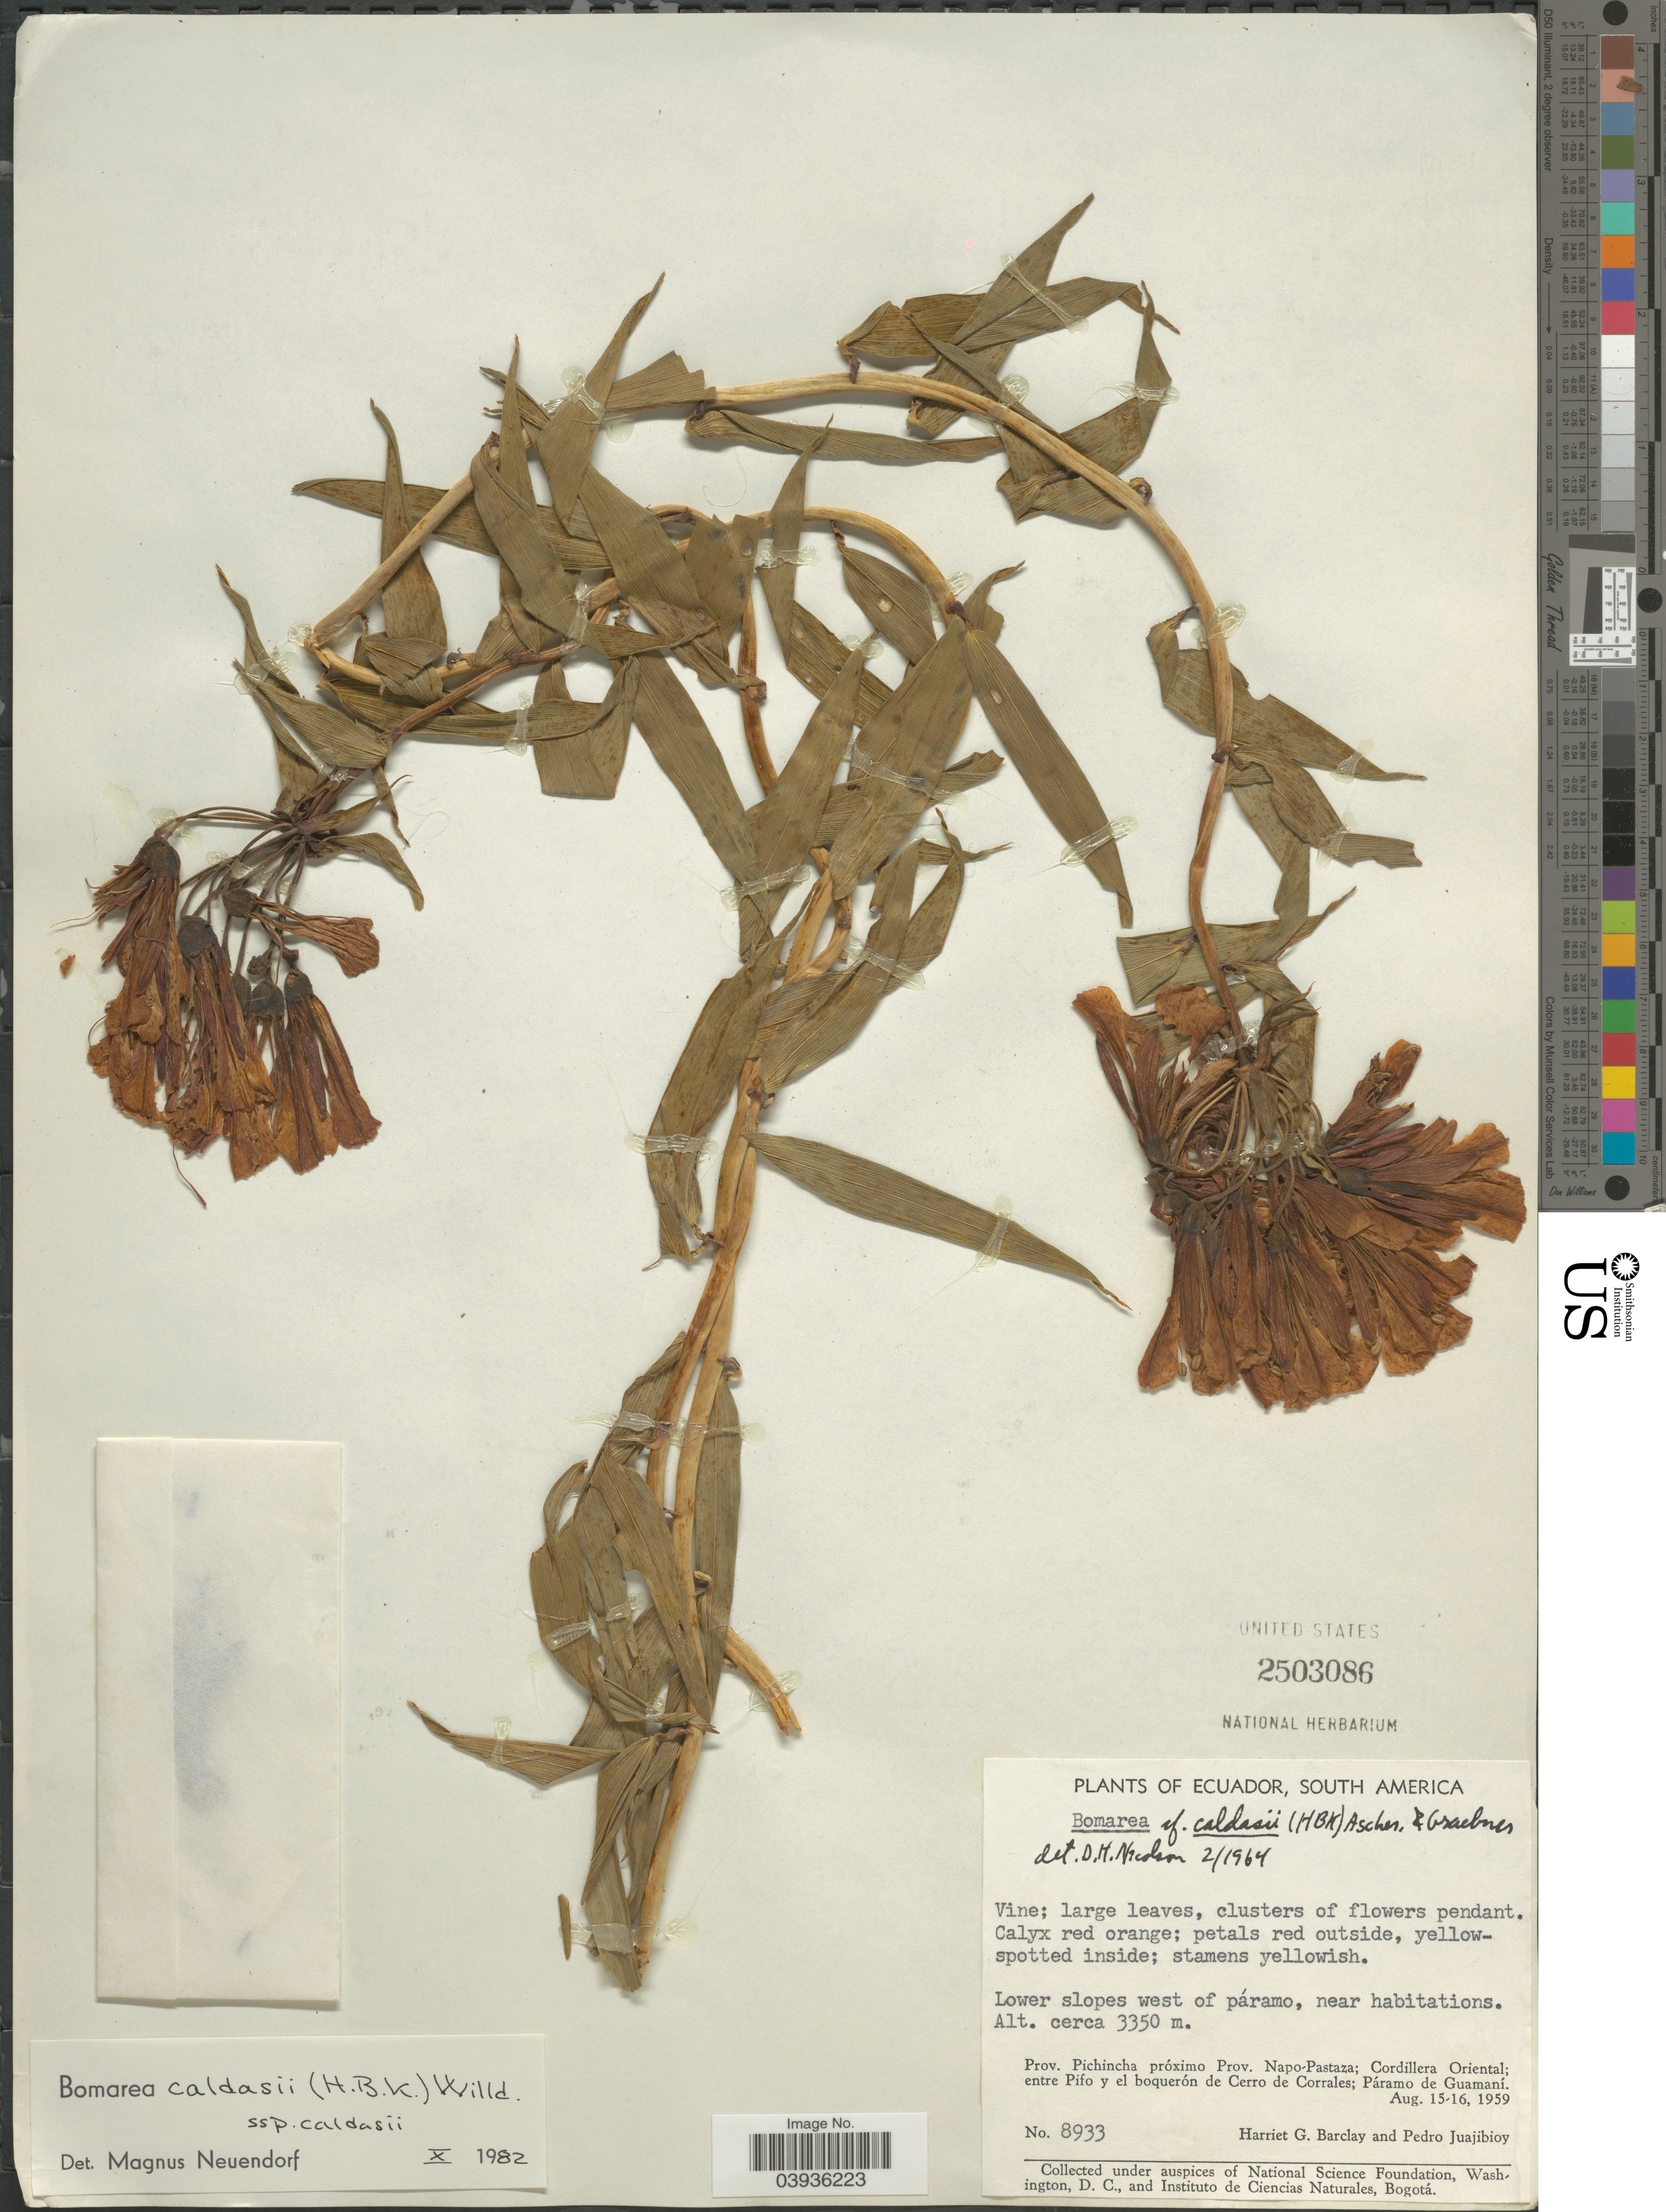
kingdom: Plantae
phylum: Tracheophyta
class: Liliopsida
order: Liliales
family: Alstroemeriaceae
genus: Bomarea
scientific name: Bomarea caldasii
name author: (Kunth) Asch. & Graebener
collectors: H. G. Barclay & P. Juajibioy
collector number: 8933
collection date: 1959-08-15/1959-08-16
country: Ecuador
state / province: Pichincha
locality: Lower slopes west of páramo, near habitations. Próximo Prov. Napo-Pastaza; Cordillera Oriental; entre Pifo y el boquerón de Cerro de Corrales; Páramo de Guamaní.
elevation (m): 3350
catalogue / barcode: US 2503086